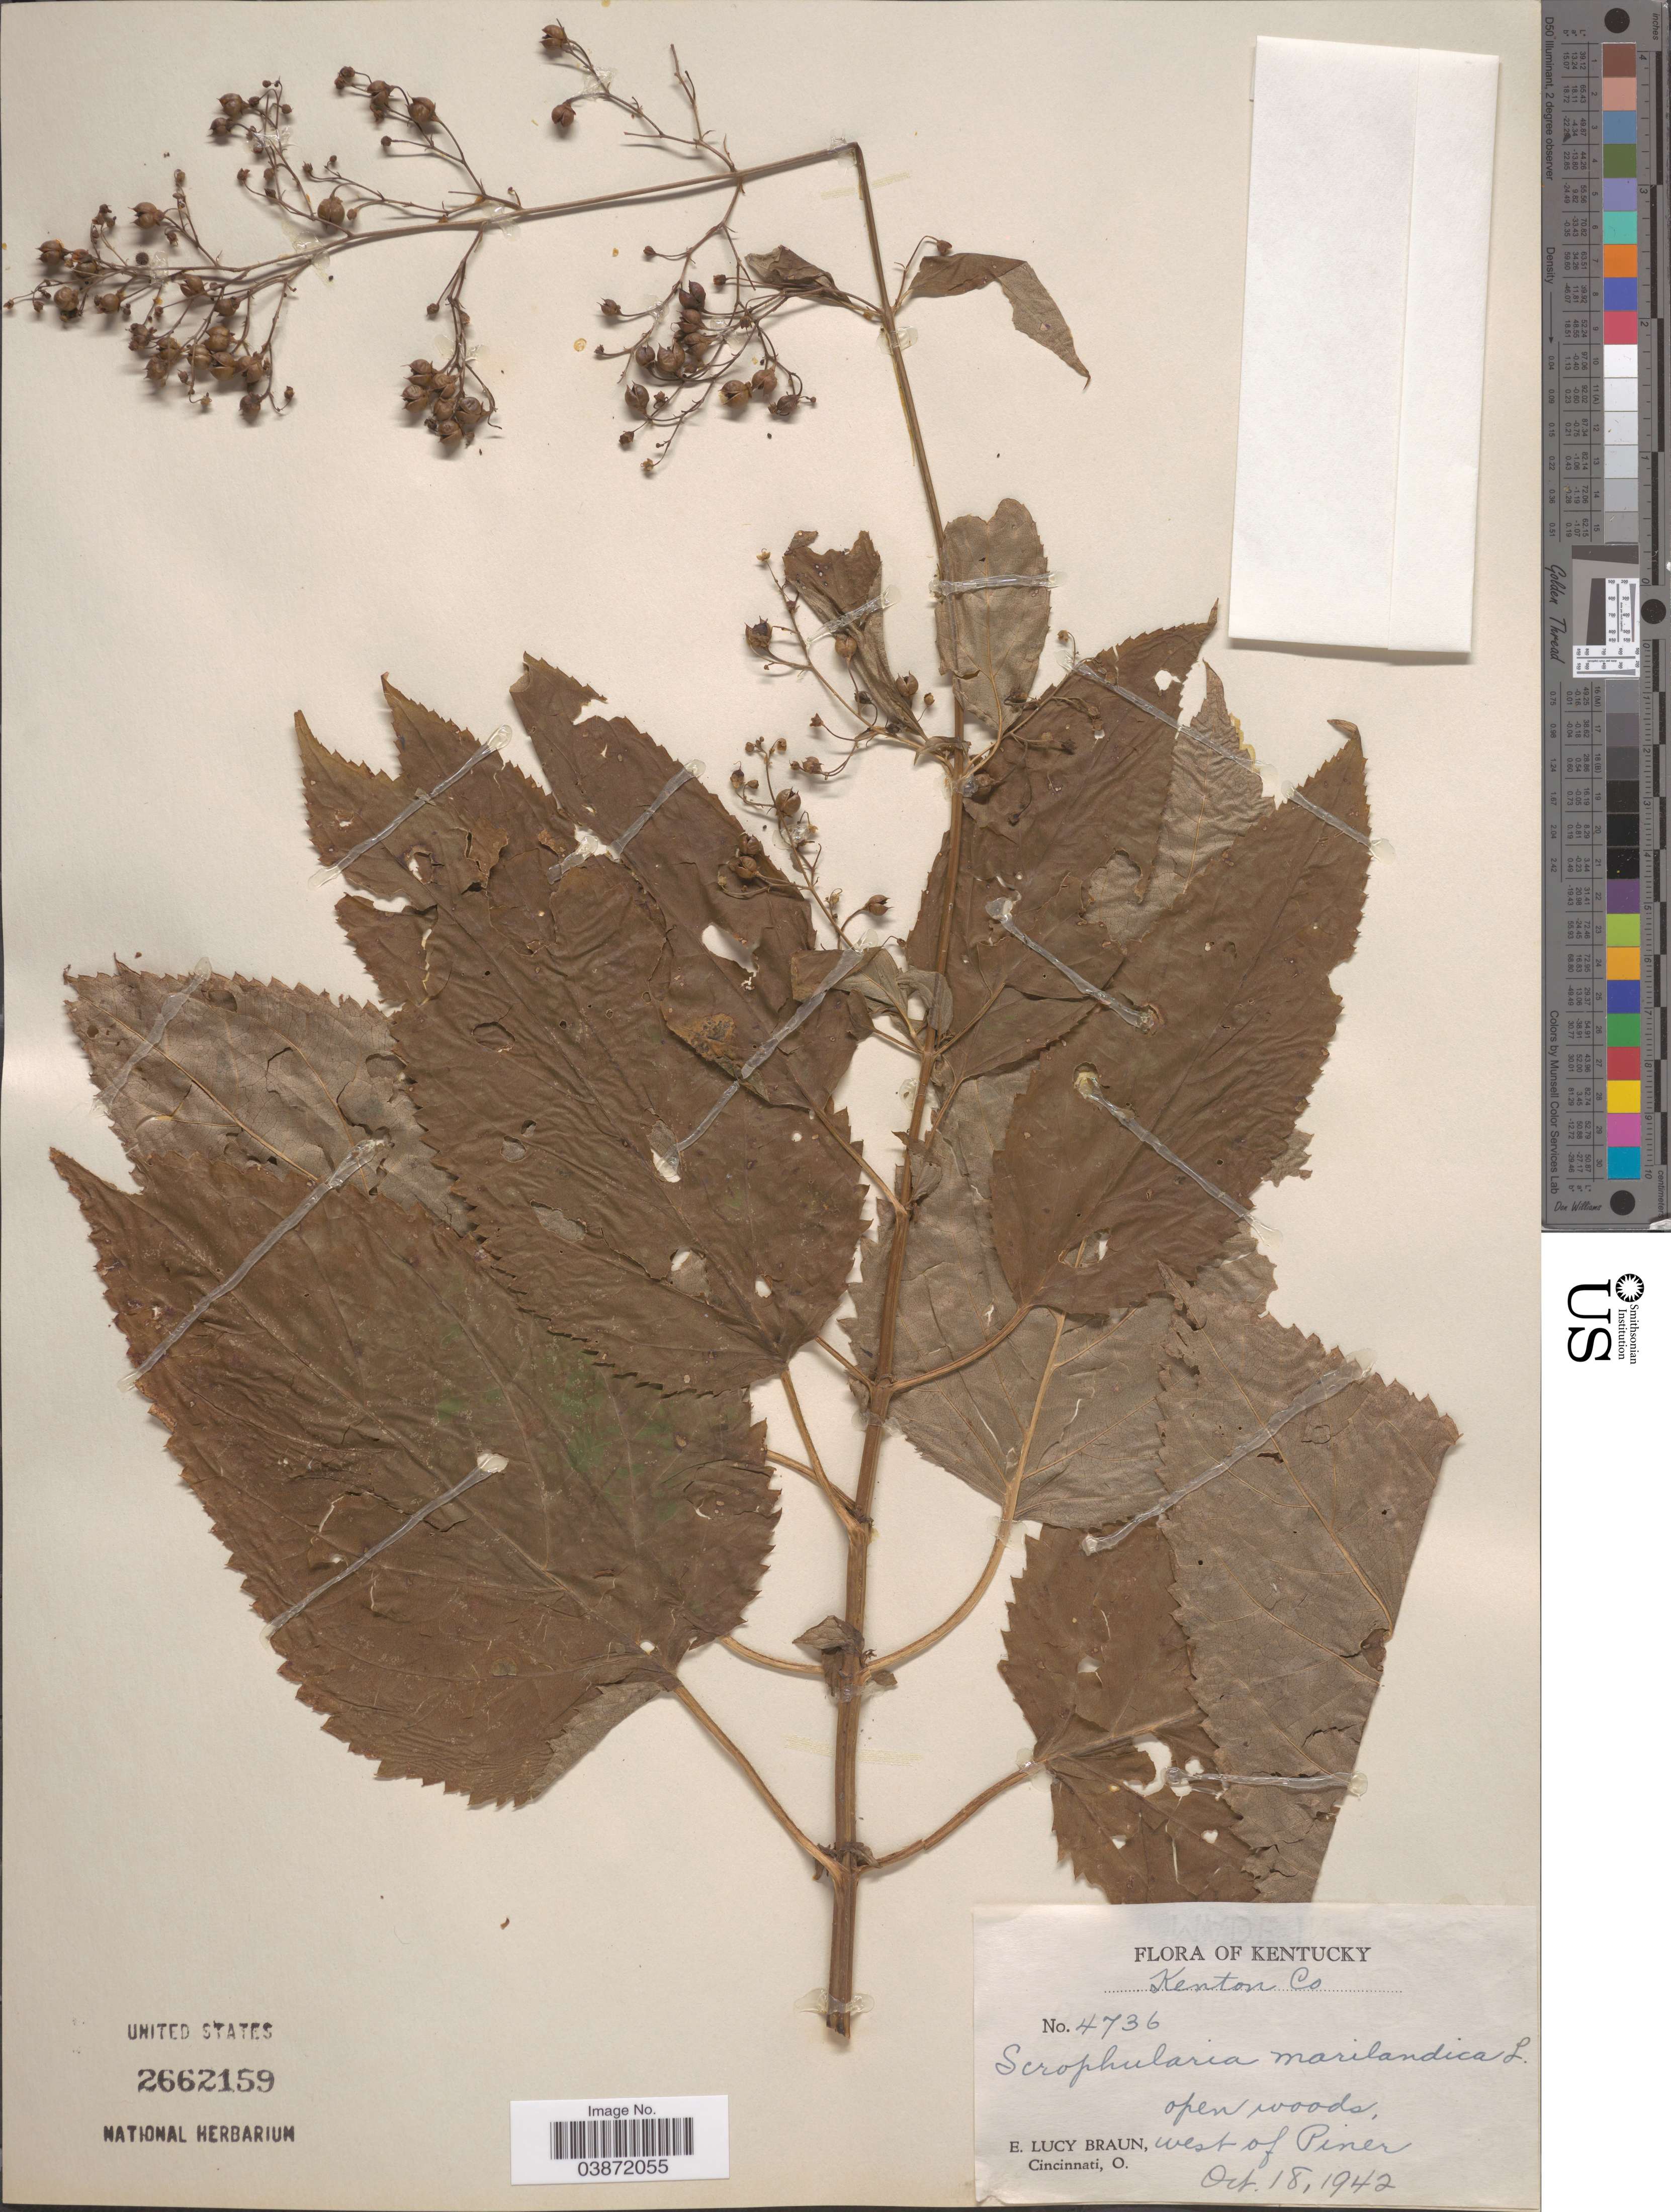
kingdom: Plantae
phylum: Tracheophyta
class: Magnoliopsida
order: Lamiales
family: Scrophulariaceae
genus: Scrophularia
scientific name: Scrophularia marilandica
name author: L.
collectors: E. L. Braun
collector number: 4736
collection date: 1942-10-18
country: United States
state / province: Kentucky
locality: Kenton Co. West of Piner.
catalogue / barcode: US 2662159